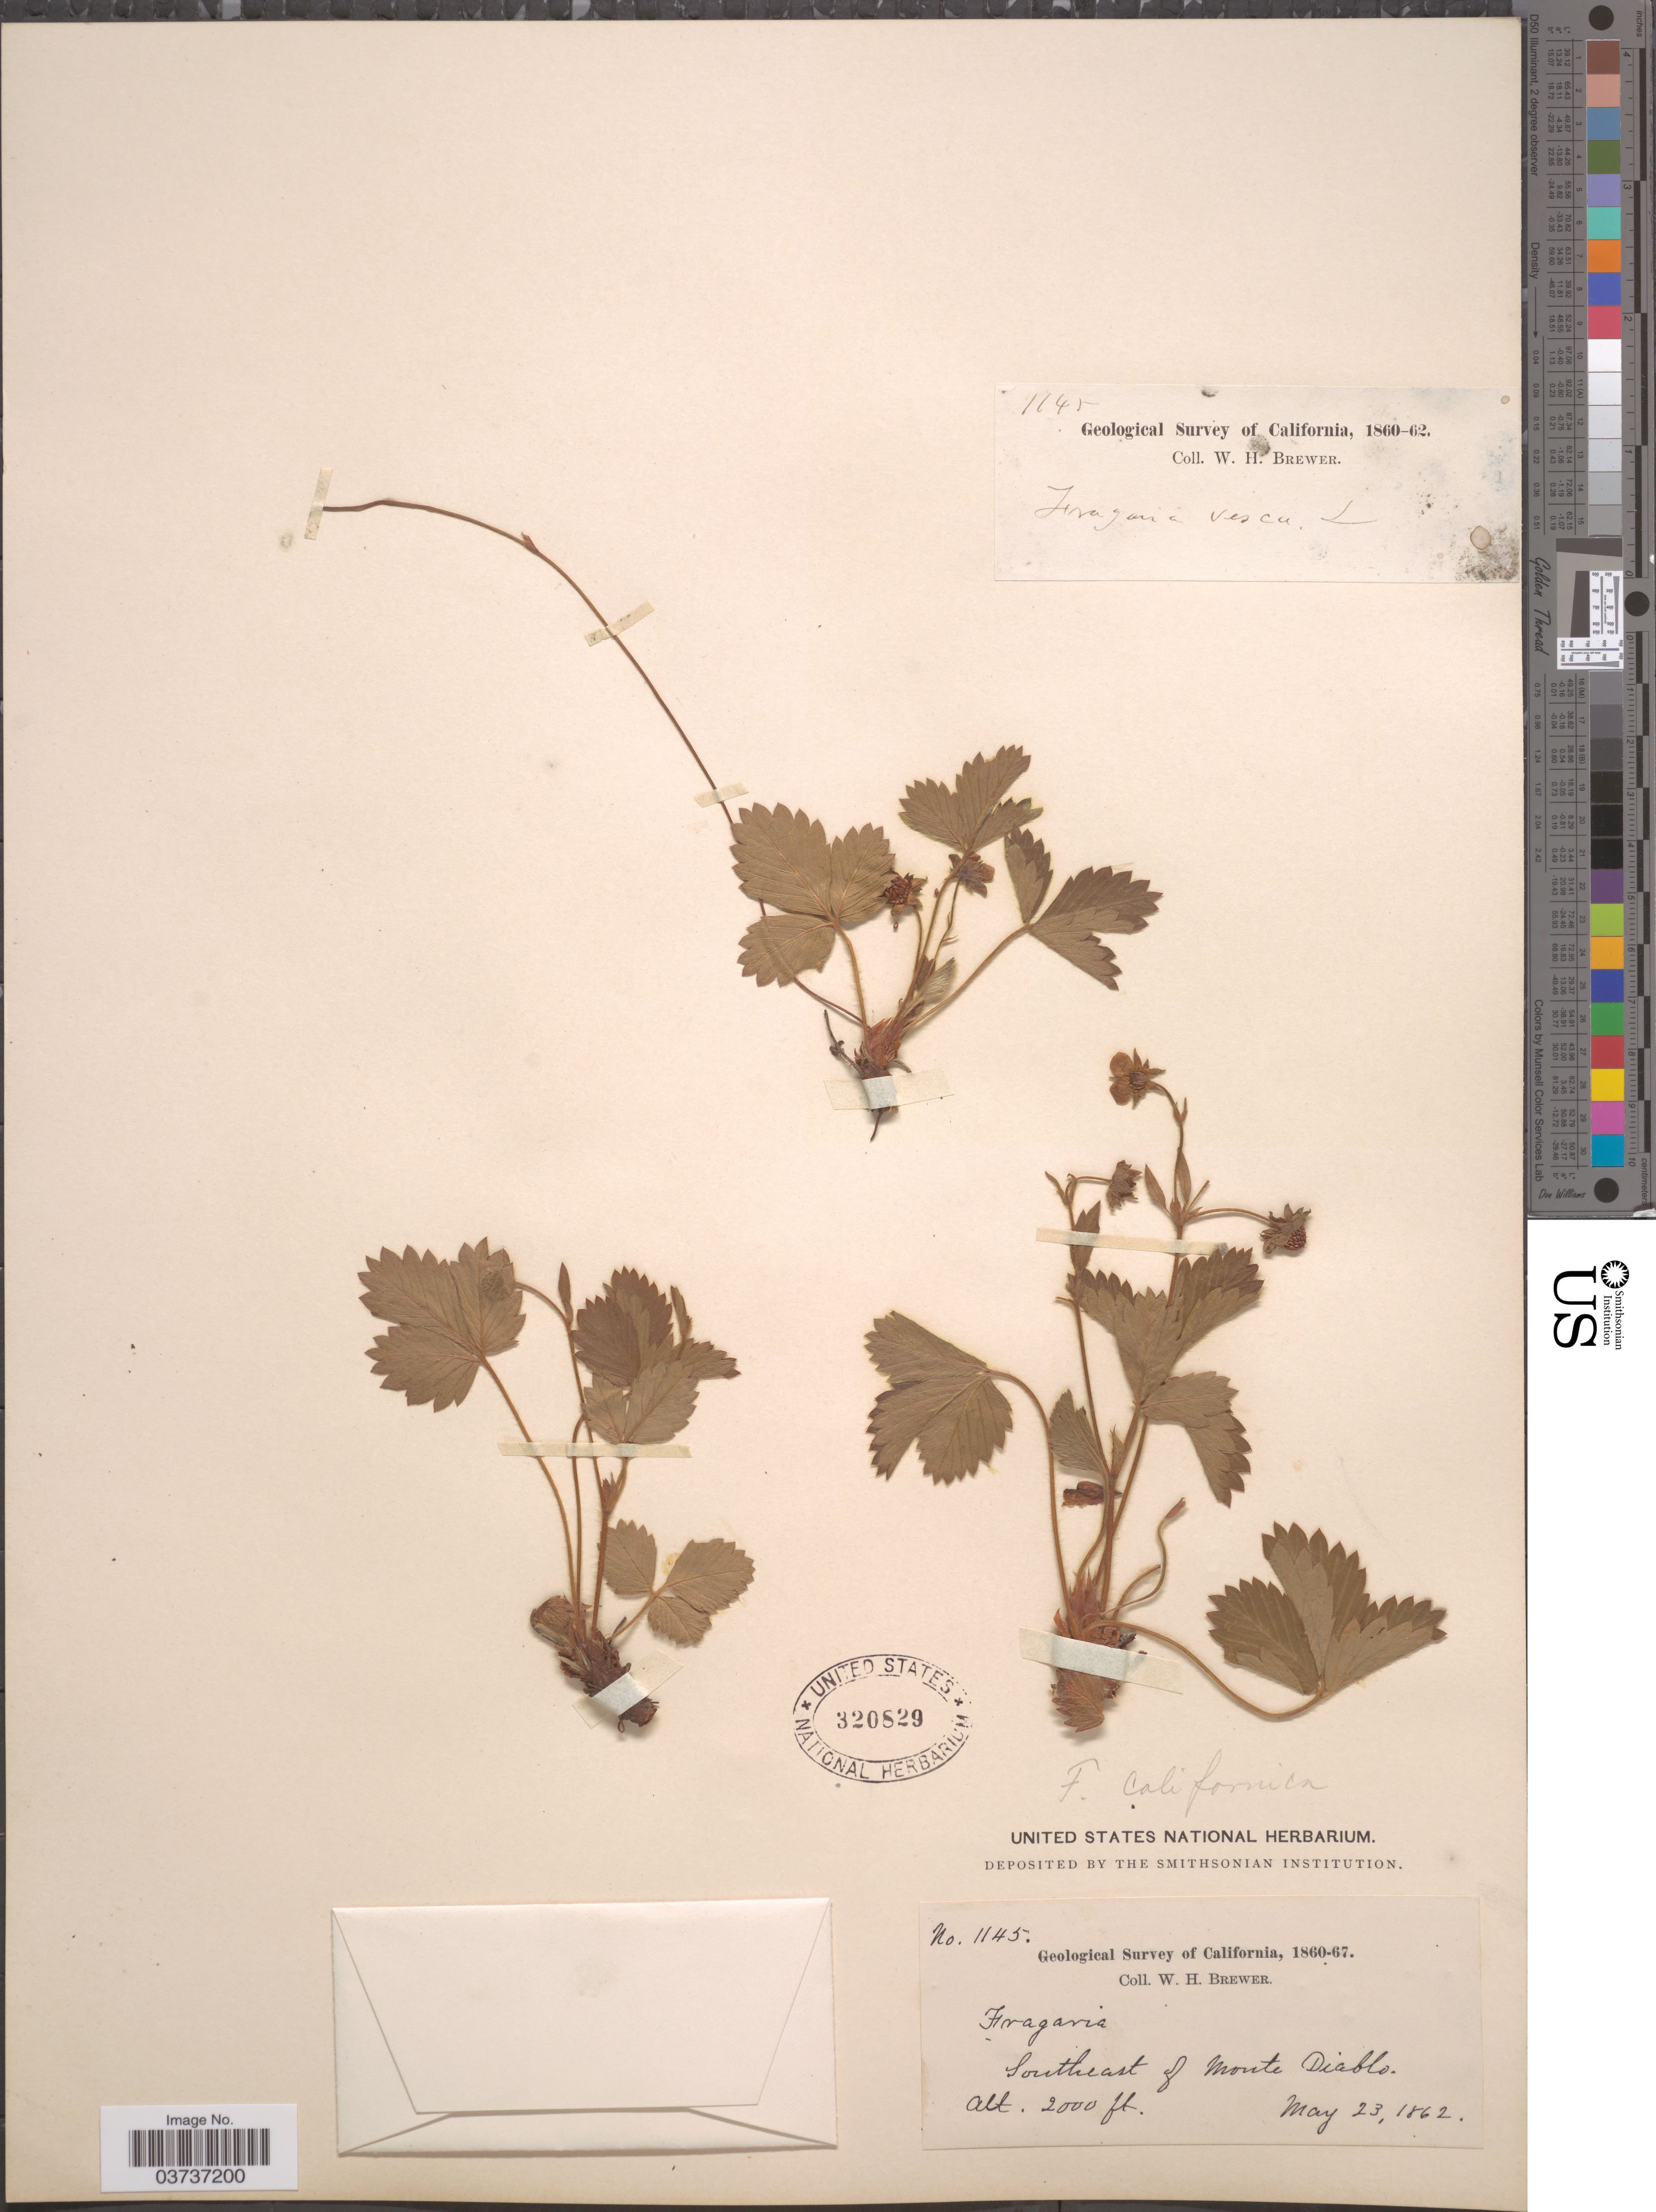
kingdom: Plantae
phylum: Tracheophyta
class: Magnoliopsida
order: Rosales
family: Rosaceae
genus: Fragaria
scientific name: Fragaria californica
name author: Cham. & Schltdl.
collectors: W. H. Brewer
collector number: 1145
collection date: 1862-05-23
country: United States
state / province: California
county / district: Contra Costa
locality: Southeast of monte Diablo.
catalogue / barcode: US 320829